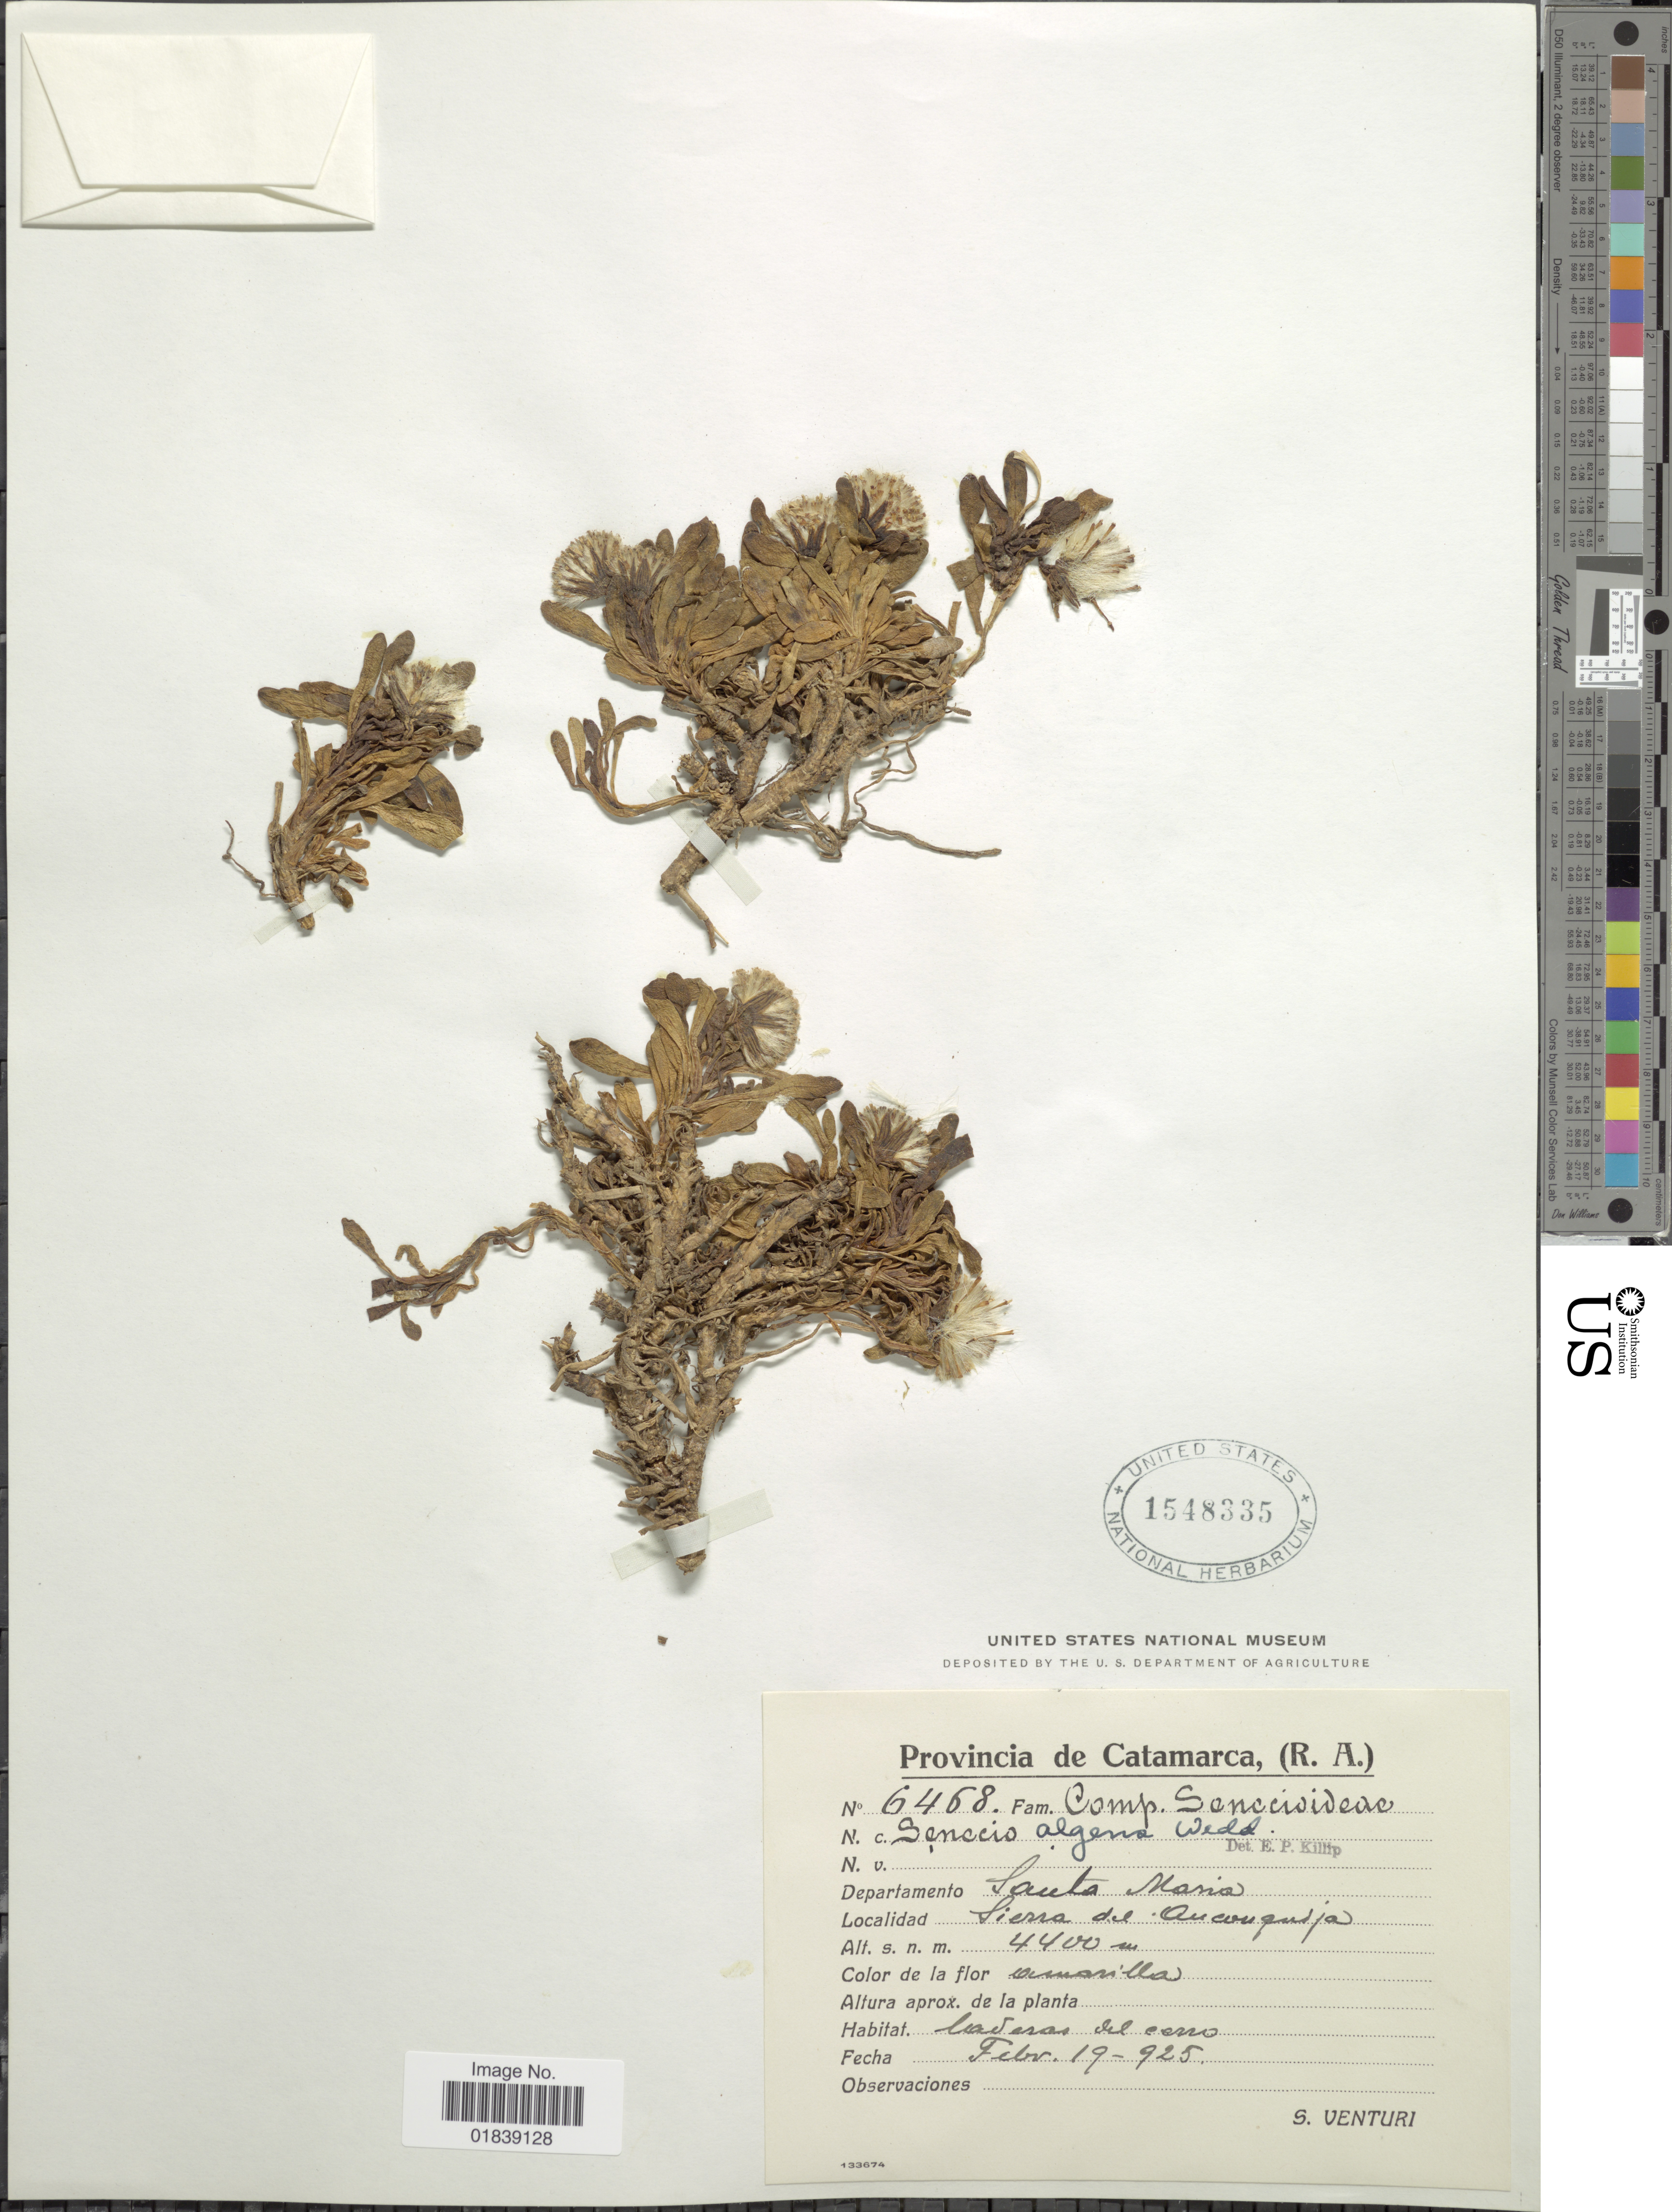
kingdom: Plantae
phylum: Tracheophyta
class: Magnoliopsida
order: Asterales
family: Asteraceae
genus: Senecio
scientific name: Senecio algens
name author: Wedd.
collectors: S. Venturi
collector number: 6468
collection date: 1925-02-19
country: Argentina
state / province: Catamarca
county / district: Santa Maria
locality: Sierra del Aconquija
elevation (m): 4400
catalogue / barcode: US 1548335